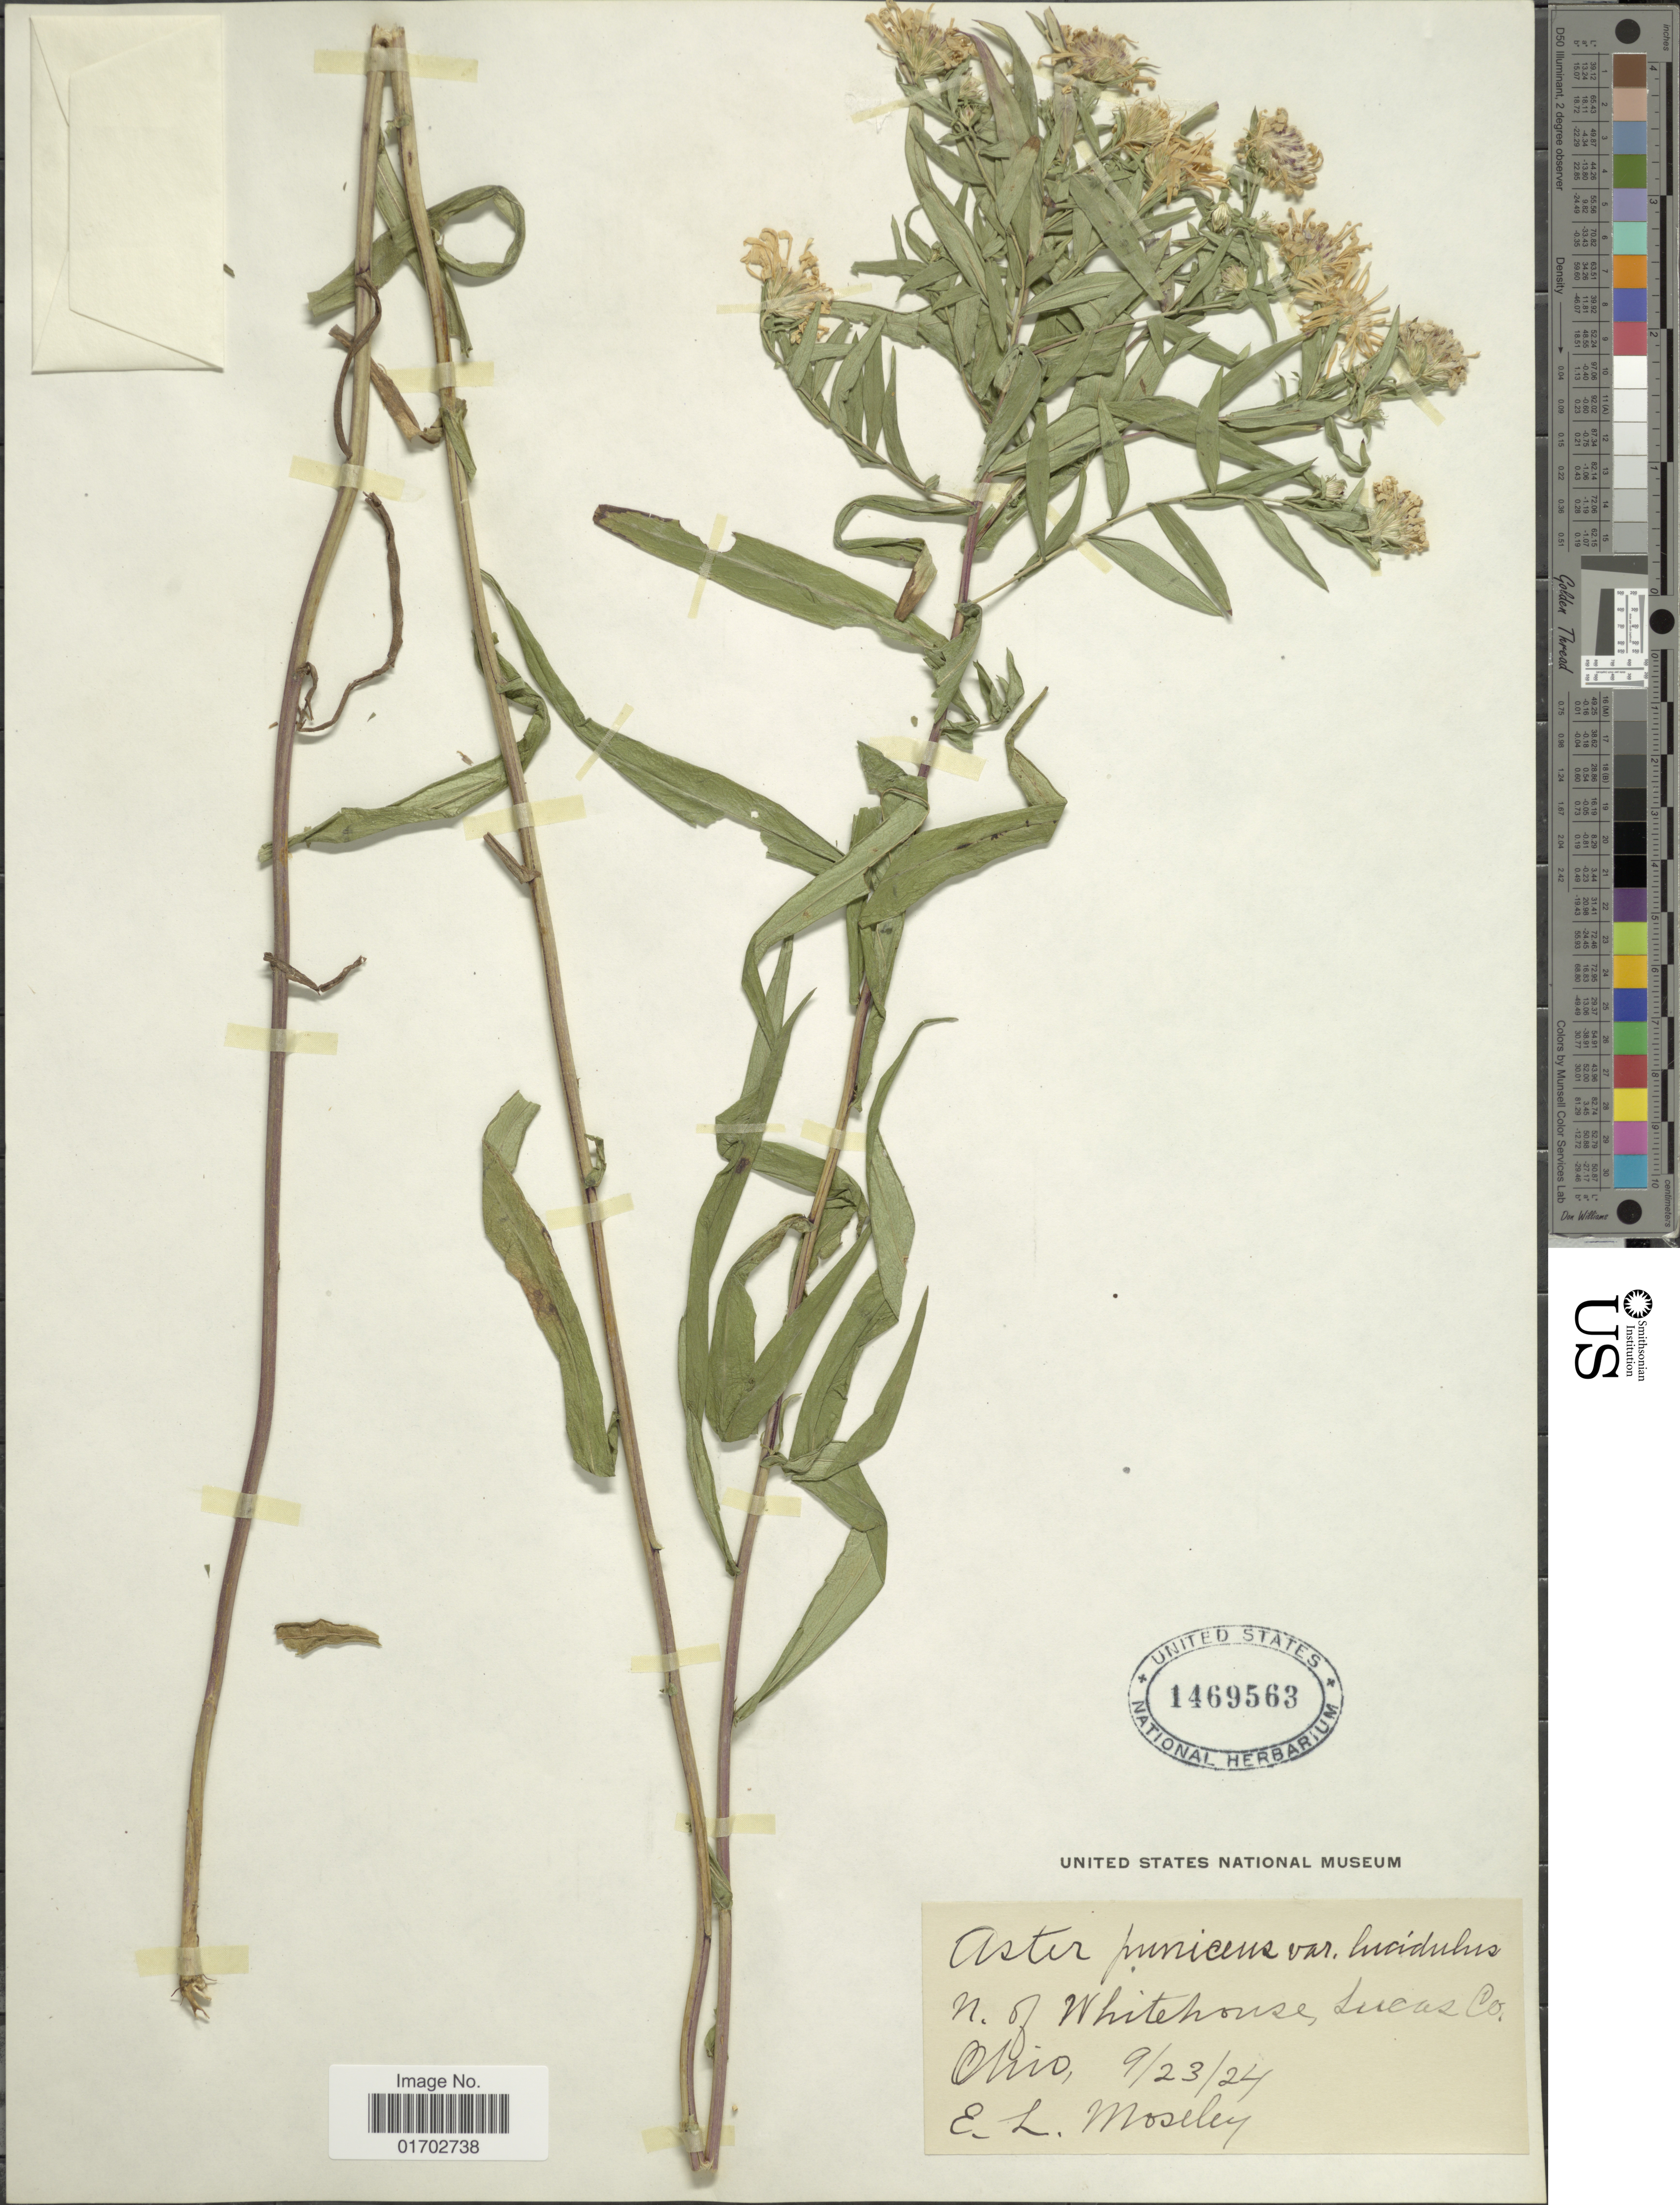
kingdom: Plantae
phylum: Tracheophyta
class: Magnoliopsida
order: Asterales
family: Asteraceae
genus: Symphyotrichum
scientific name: Symphyotrichum firmum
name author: (Nees) G.L. Nesom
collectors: E. Moseley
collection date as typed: Transcribed d/m/y: 23/9/24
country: United States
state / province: Ohio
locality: N. of Whitehorse, Lucas Co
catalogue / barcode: US 1469563